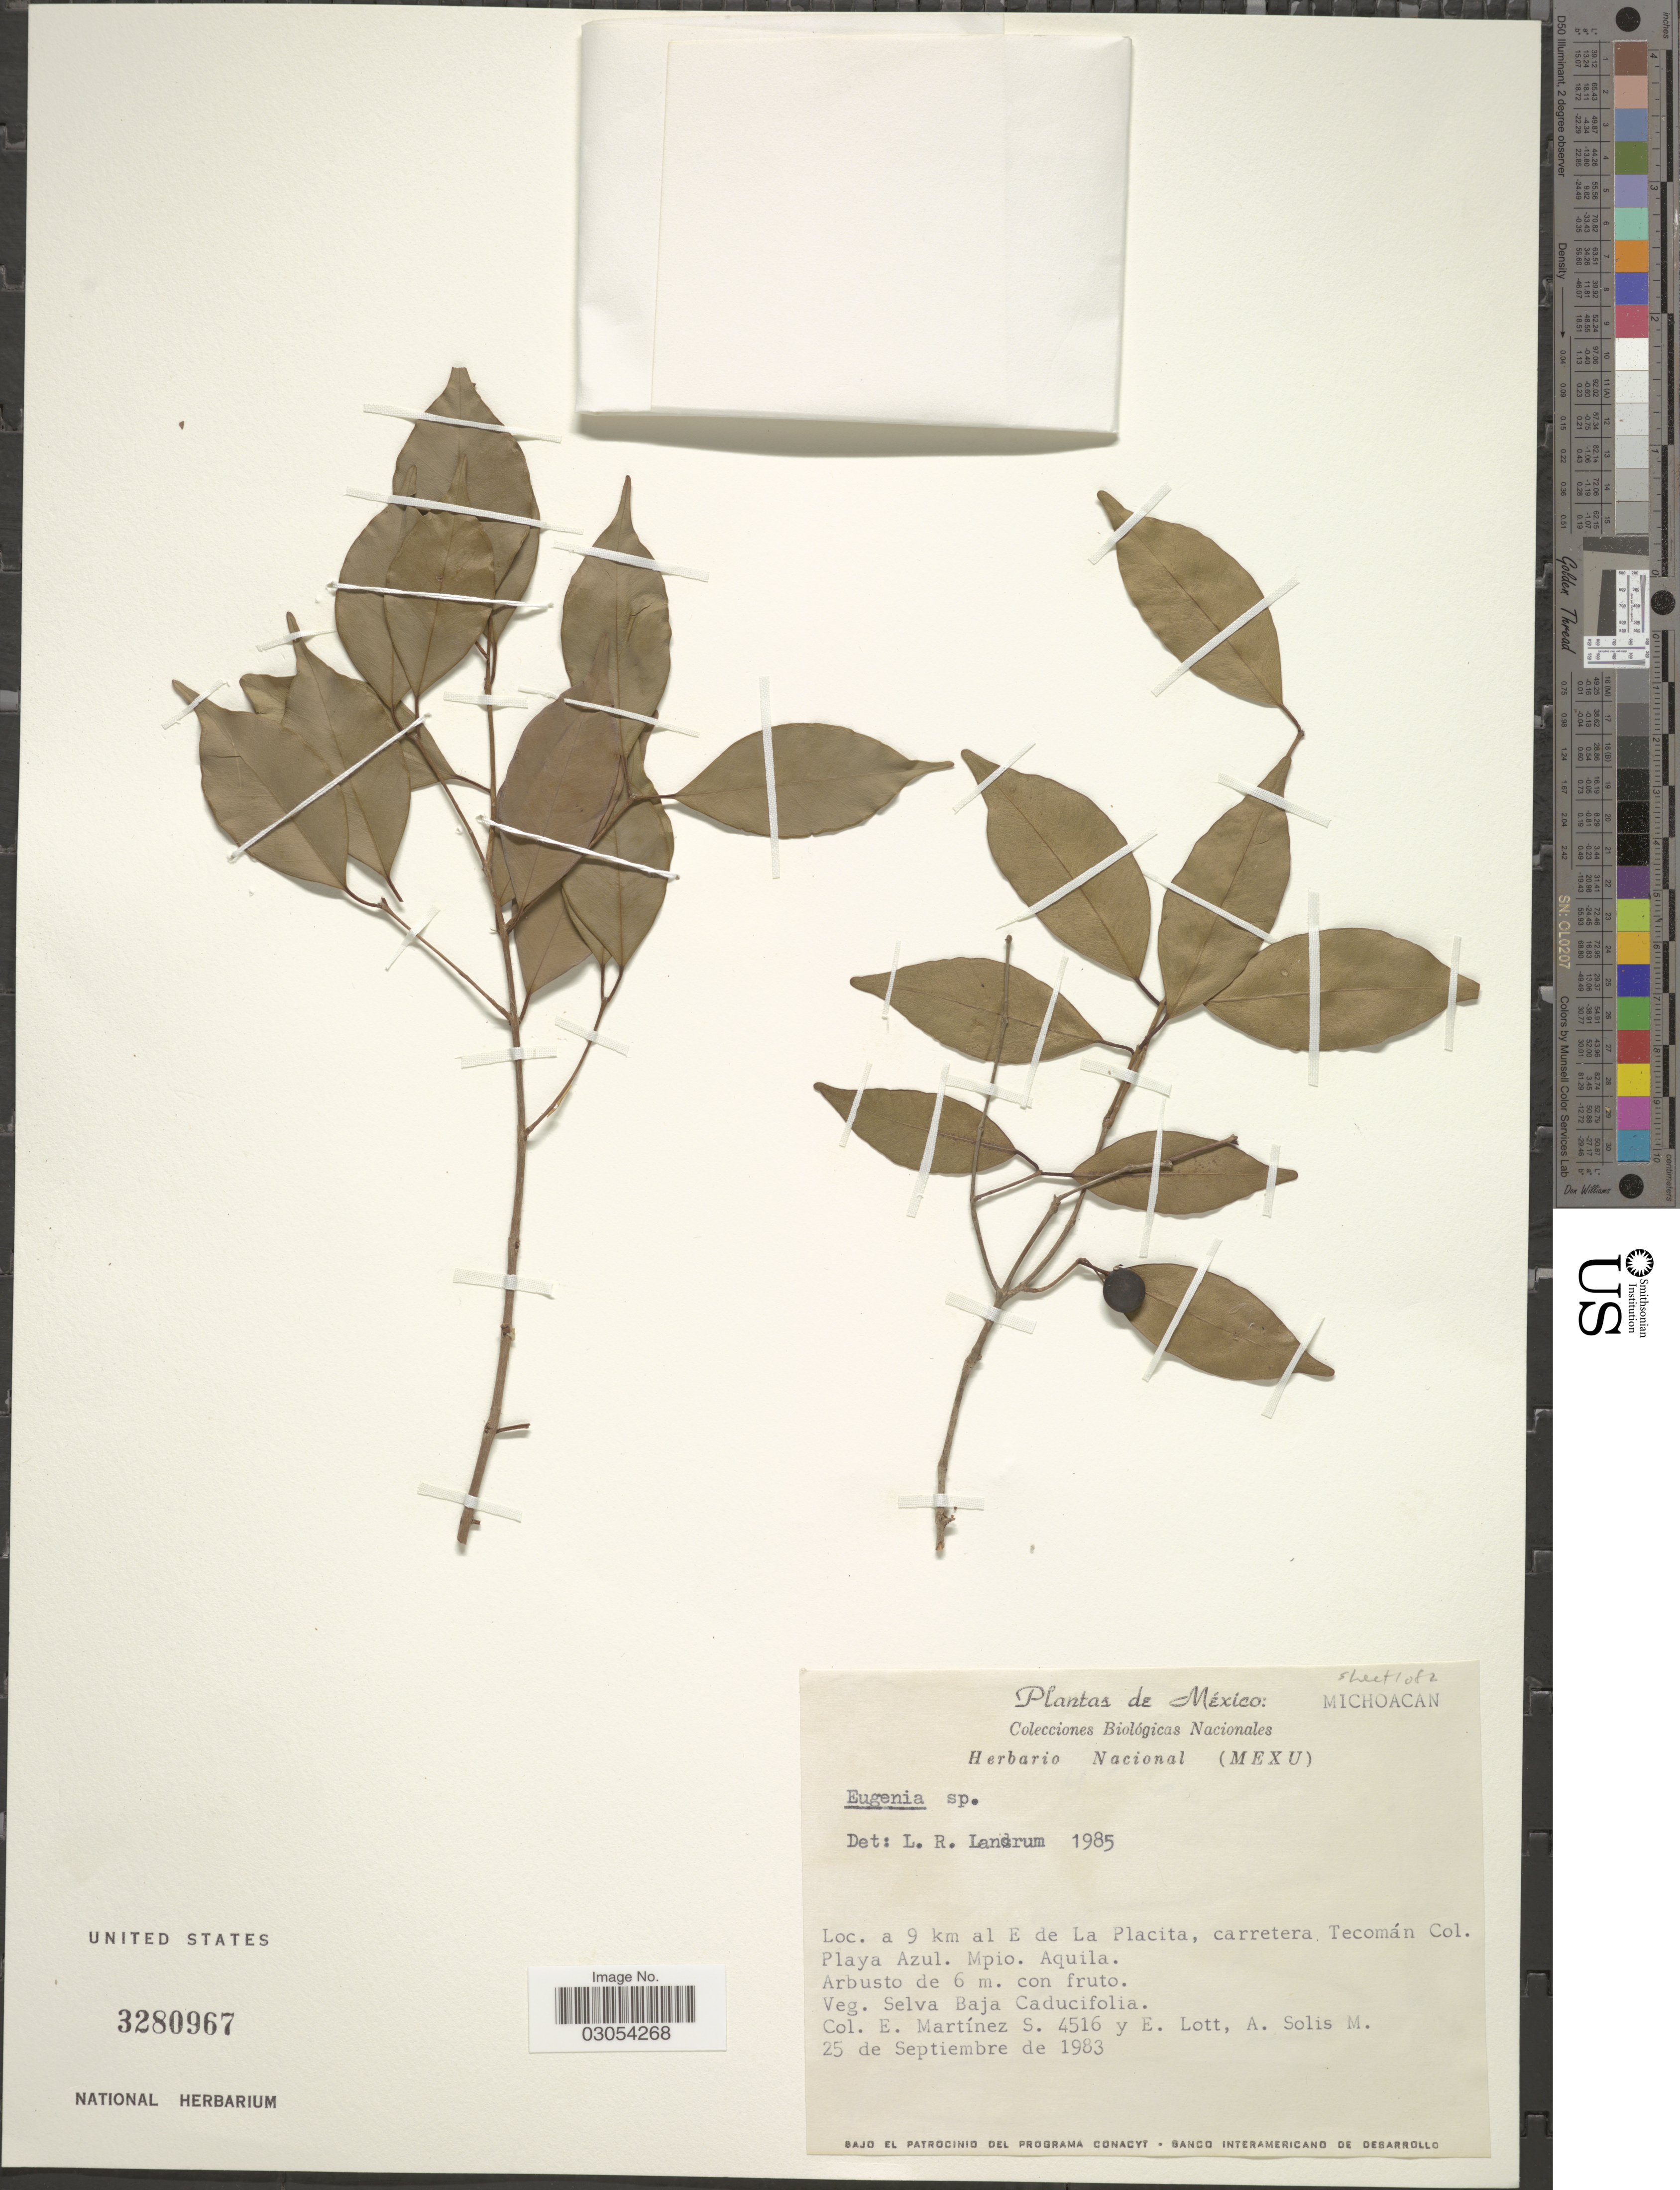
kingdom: Plantae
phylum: Tracheophyta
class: Magnoliopsida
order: Myrtales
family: Myrtaceae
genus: Eugenia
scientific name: Eugenia sp.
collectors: E. M. Martínez S., E. Lott & Solis M., A.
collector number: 4516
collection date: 1983-09-25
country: Mexico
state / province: Michoacán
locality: A 9 km al E de La Placita, carretera Tecomán Col. Playa Azul. Mpio. Aquila.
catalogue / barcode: US 3280967